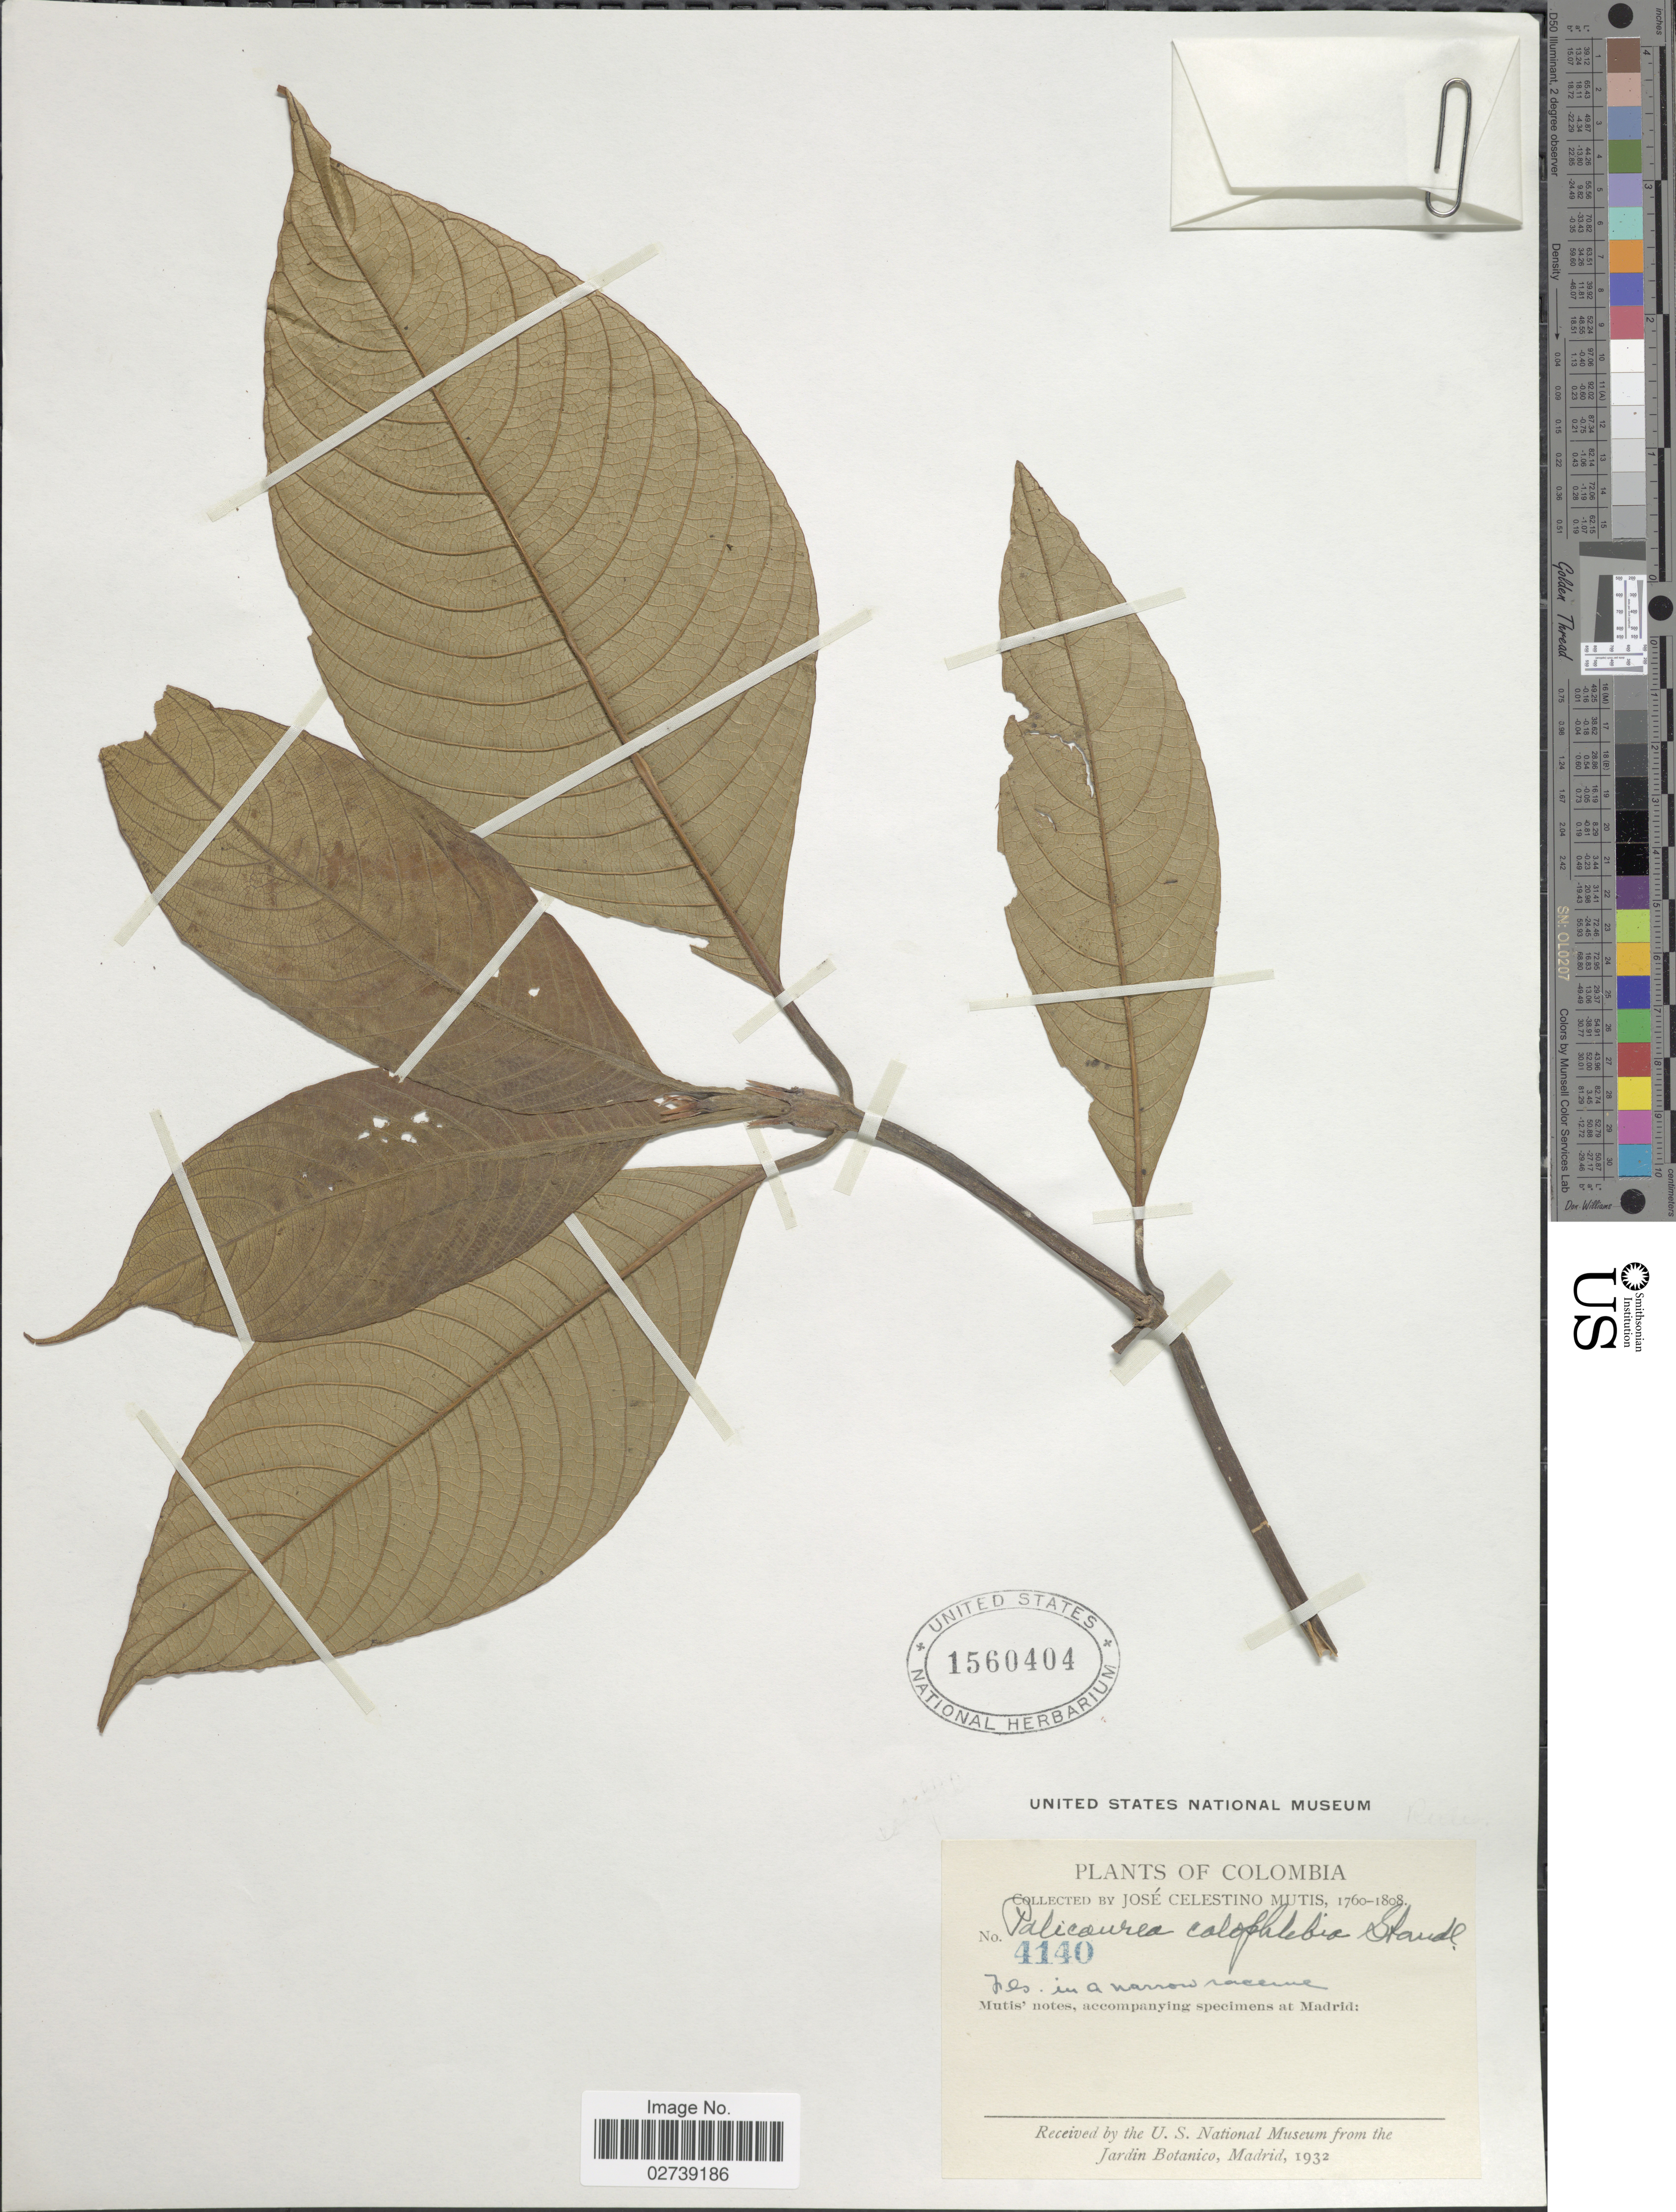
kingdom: Plantae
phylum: Tracheophyta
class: Magnoliopsida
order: Gentianales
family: Rubiaceae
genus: Palicourea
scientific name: Palicourea calophlebia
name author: Standl.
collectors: J. C. B. Mutis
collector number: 4140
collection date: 1760/1808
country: Colombia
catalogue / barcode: US 1560404